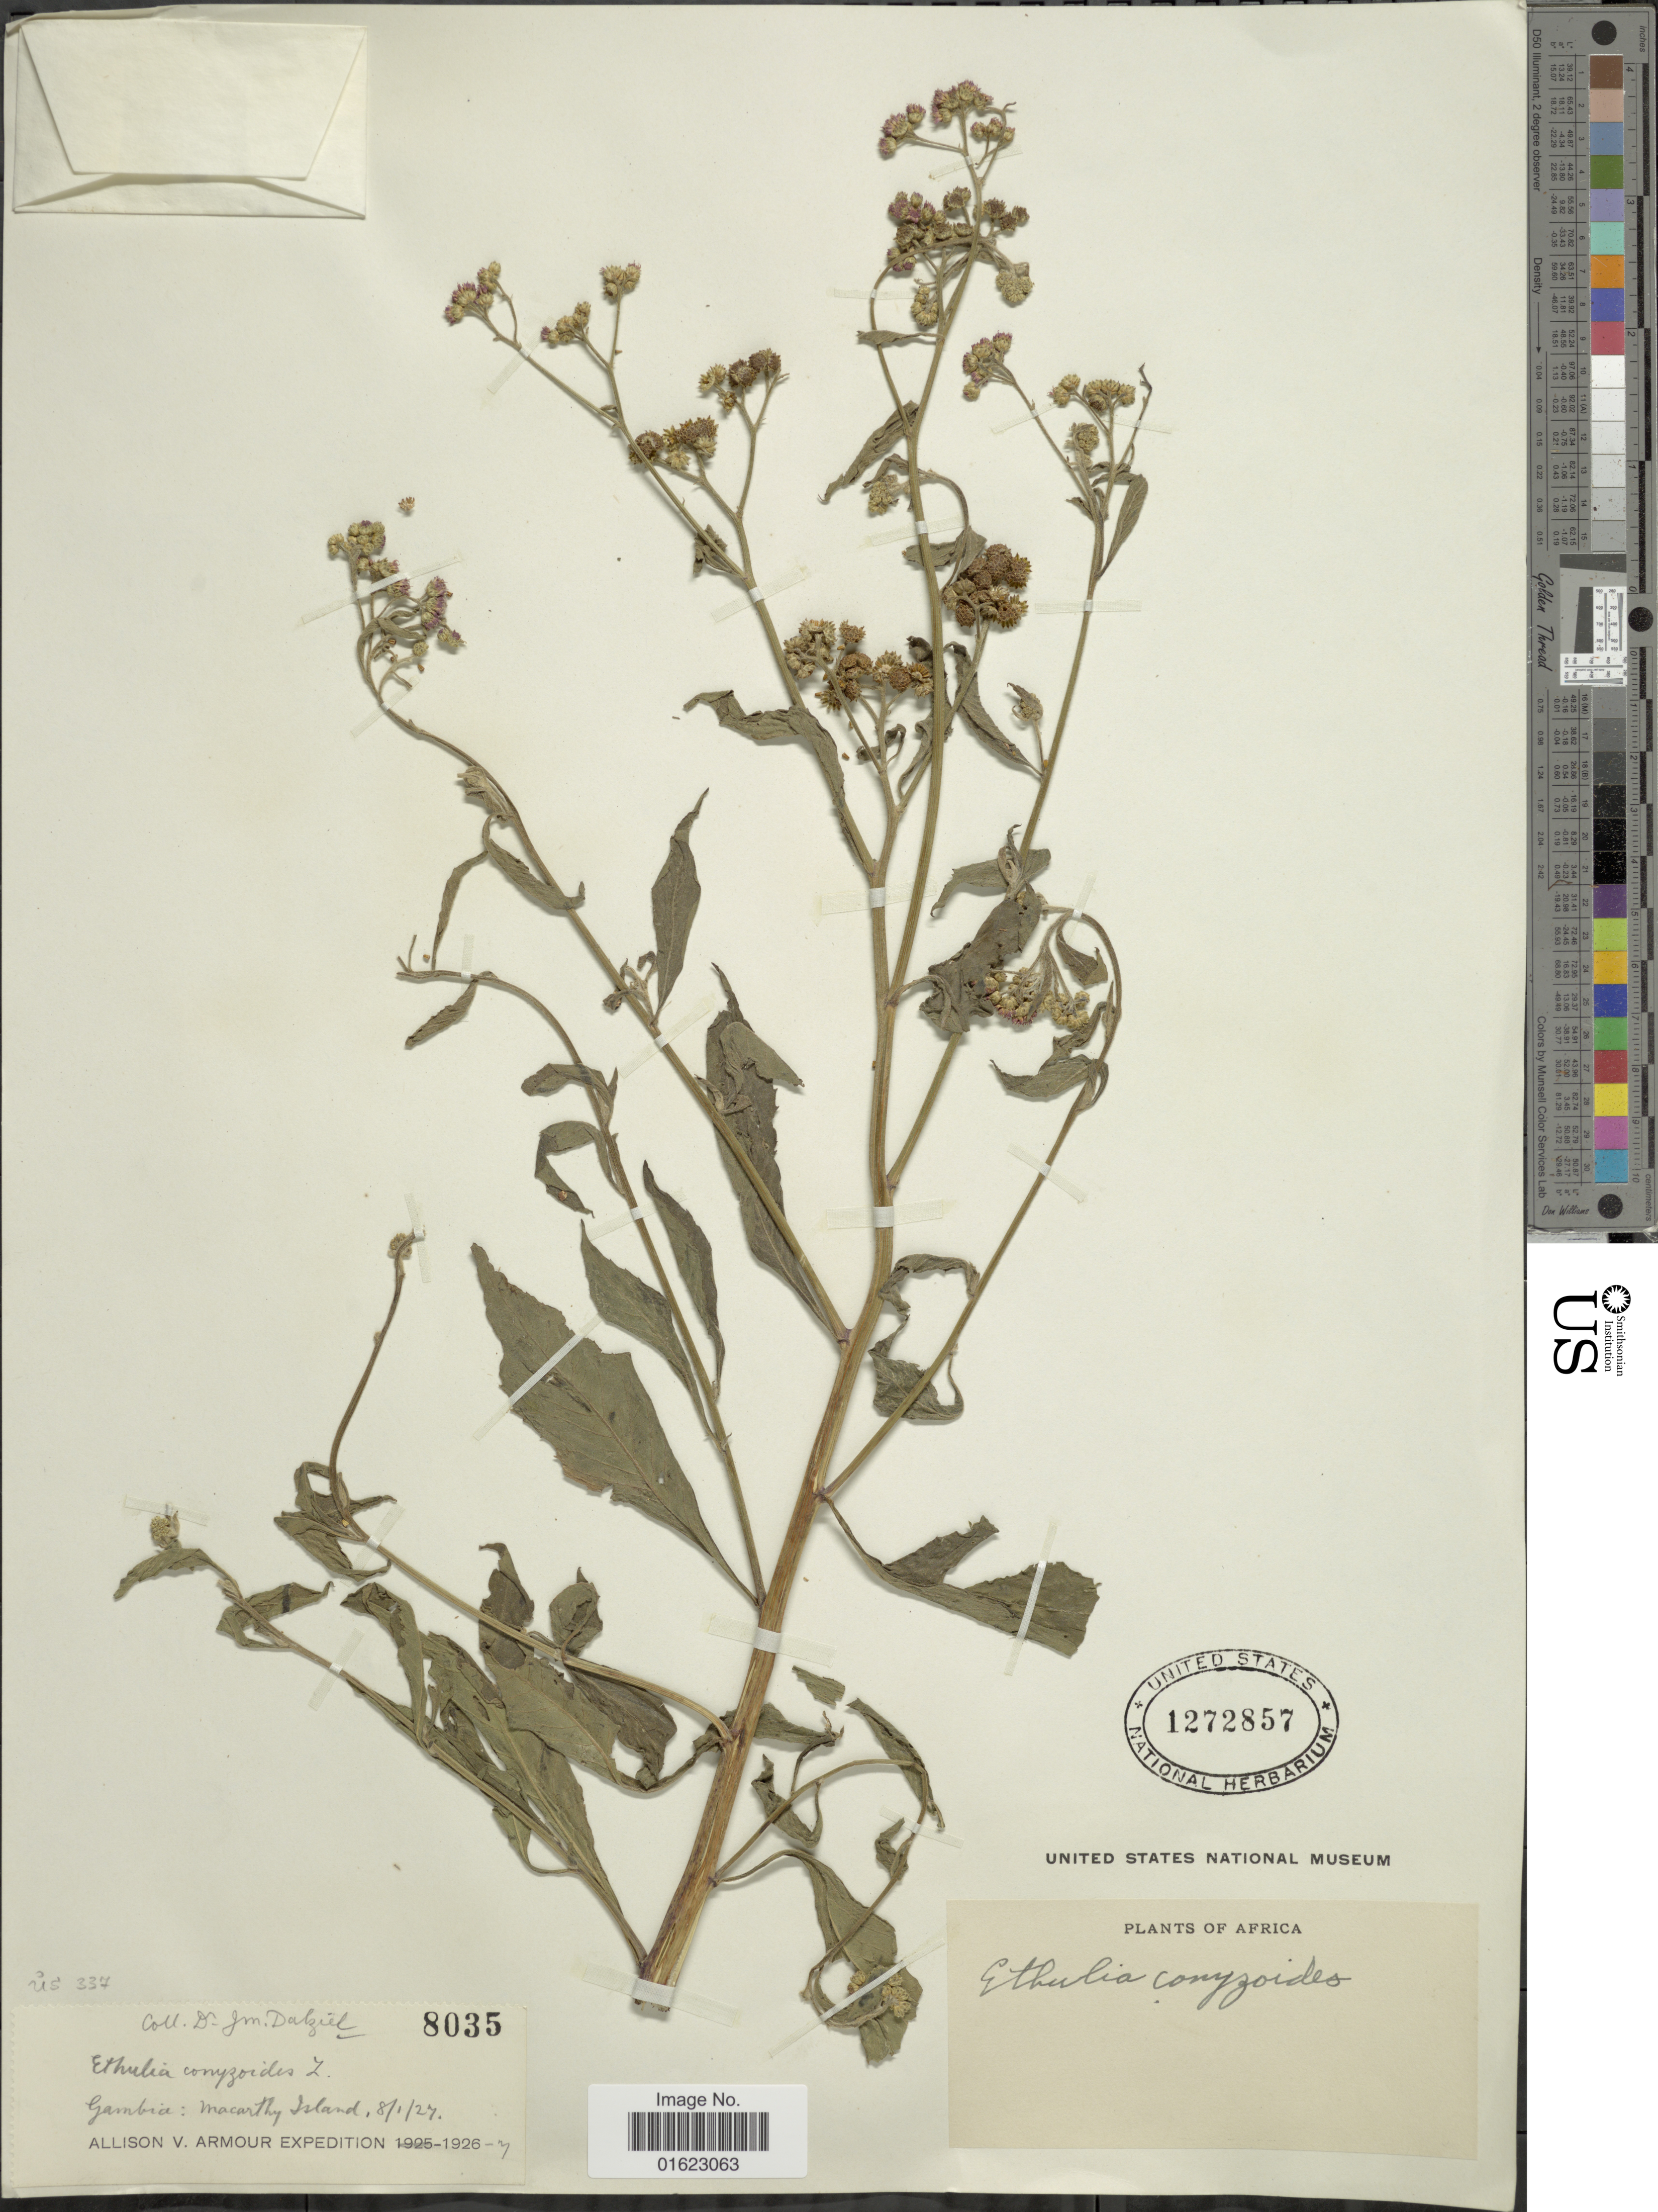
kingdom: Plantae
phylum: Tracheophyta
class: Magnoliopsida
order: Asterales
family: Asteraceae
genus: Ethulia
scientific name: Ethulia conyzoides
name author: L. f.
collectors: J. Dalziel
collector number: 8035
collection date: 1927-01-08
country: Gambia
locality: Gambia: Macarthy Island.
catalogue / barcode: US 1272857